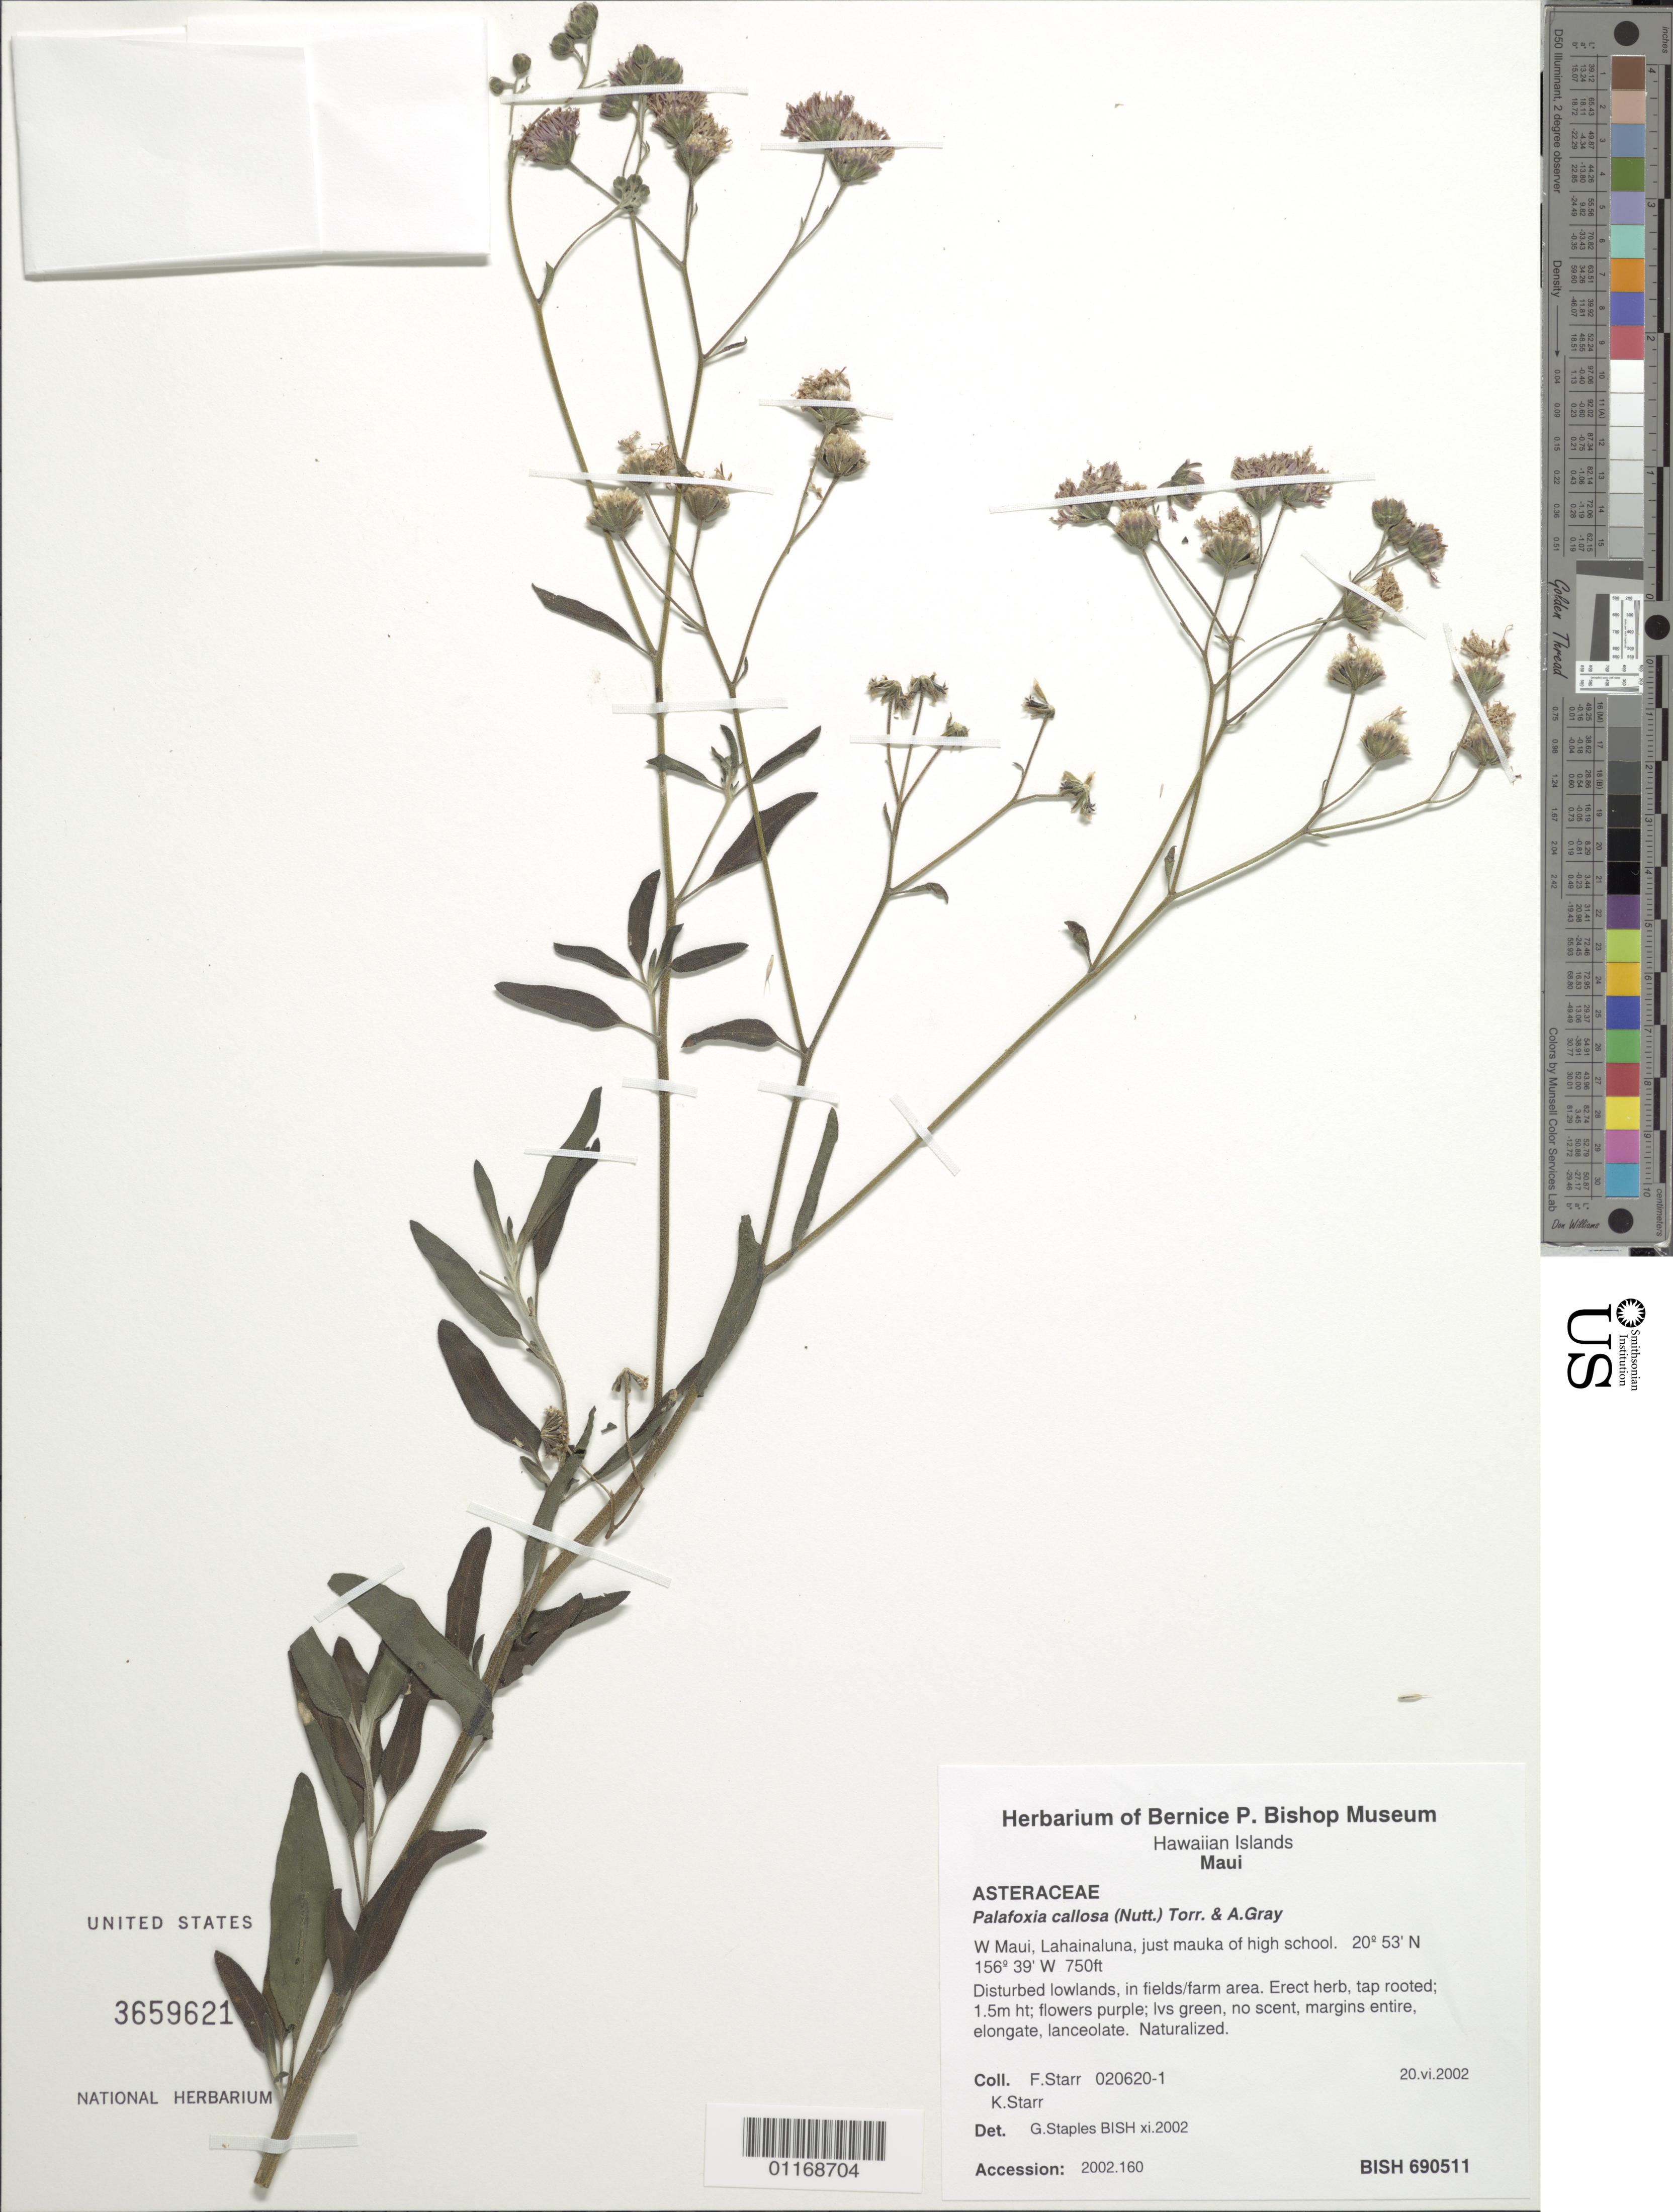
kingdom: Plantae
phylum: Tracheophyta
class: Magnoliopsida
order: Asterales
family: Asteraceae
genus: Palafoxia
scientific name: Palafoxia callosa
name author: (Nutt.) Torr. & A. Gray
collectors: F. Starr & K. Starr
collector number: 020620-1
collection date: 2002-06-20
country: United States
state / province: Hawaii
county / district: Maui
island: Maui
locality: W. Maui, Lahainaluna, just mauka of high school.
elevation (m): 229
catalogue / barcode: US 3659621